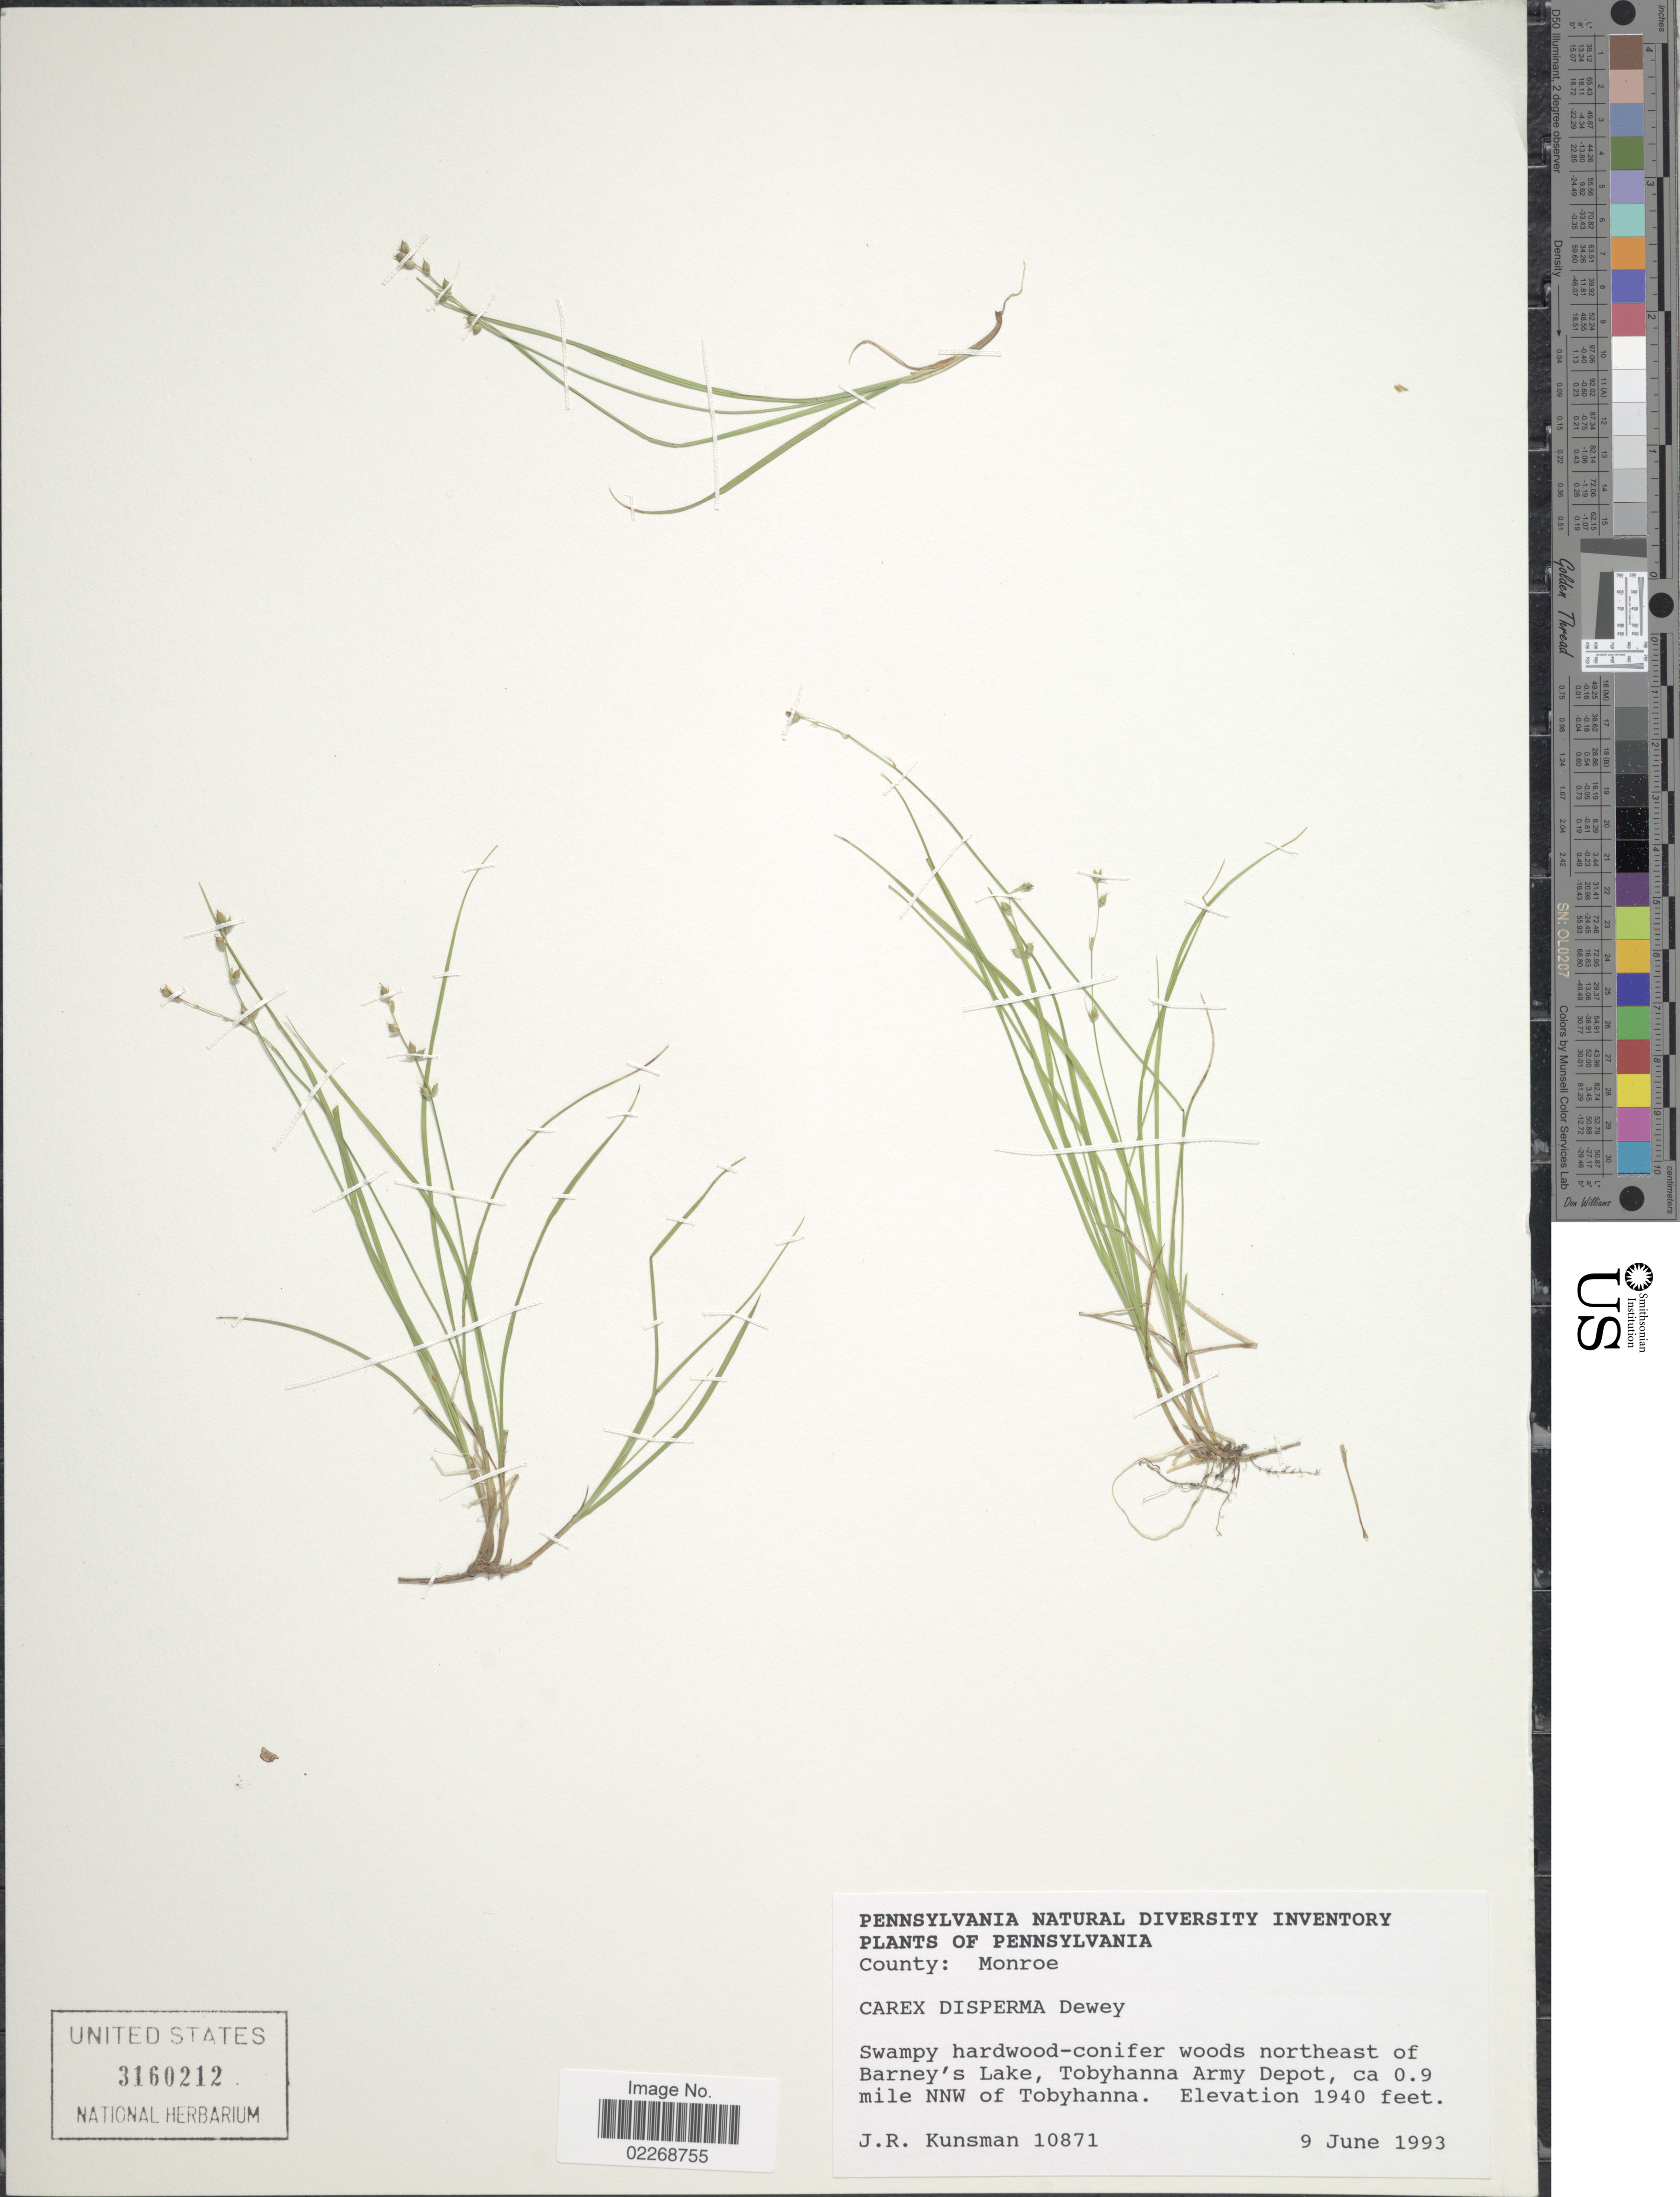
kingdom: Plantae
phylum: Tracheophyta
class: Liliopsida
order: Poales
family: Cyperaceae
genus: Carex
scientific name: Carex disperma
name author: Dewey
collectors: J. Kunsman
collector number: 10871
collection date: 1993-06-09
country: United States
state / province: Pennsylvania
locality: County: Monroe. Swampy hardwood-conifer woods northeast of Barney's Lake, Tobyhanna Army Depot, ca 0.9 mile NNW of Tobyhanna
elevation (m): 591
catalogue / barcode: US 3160212